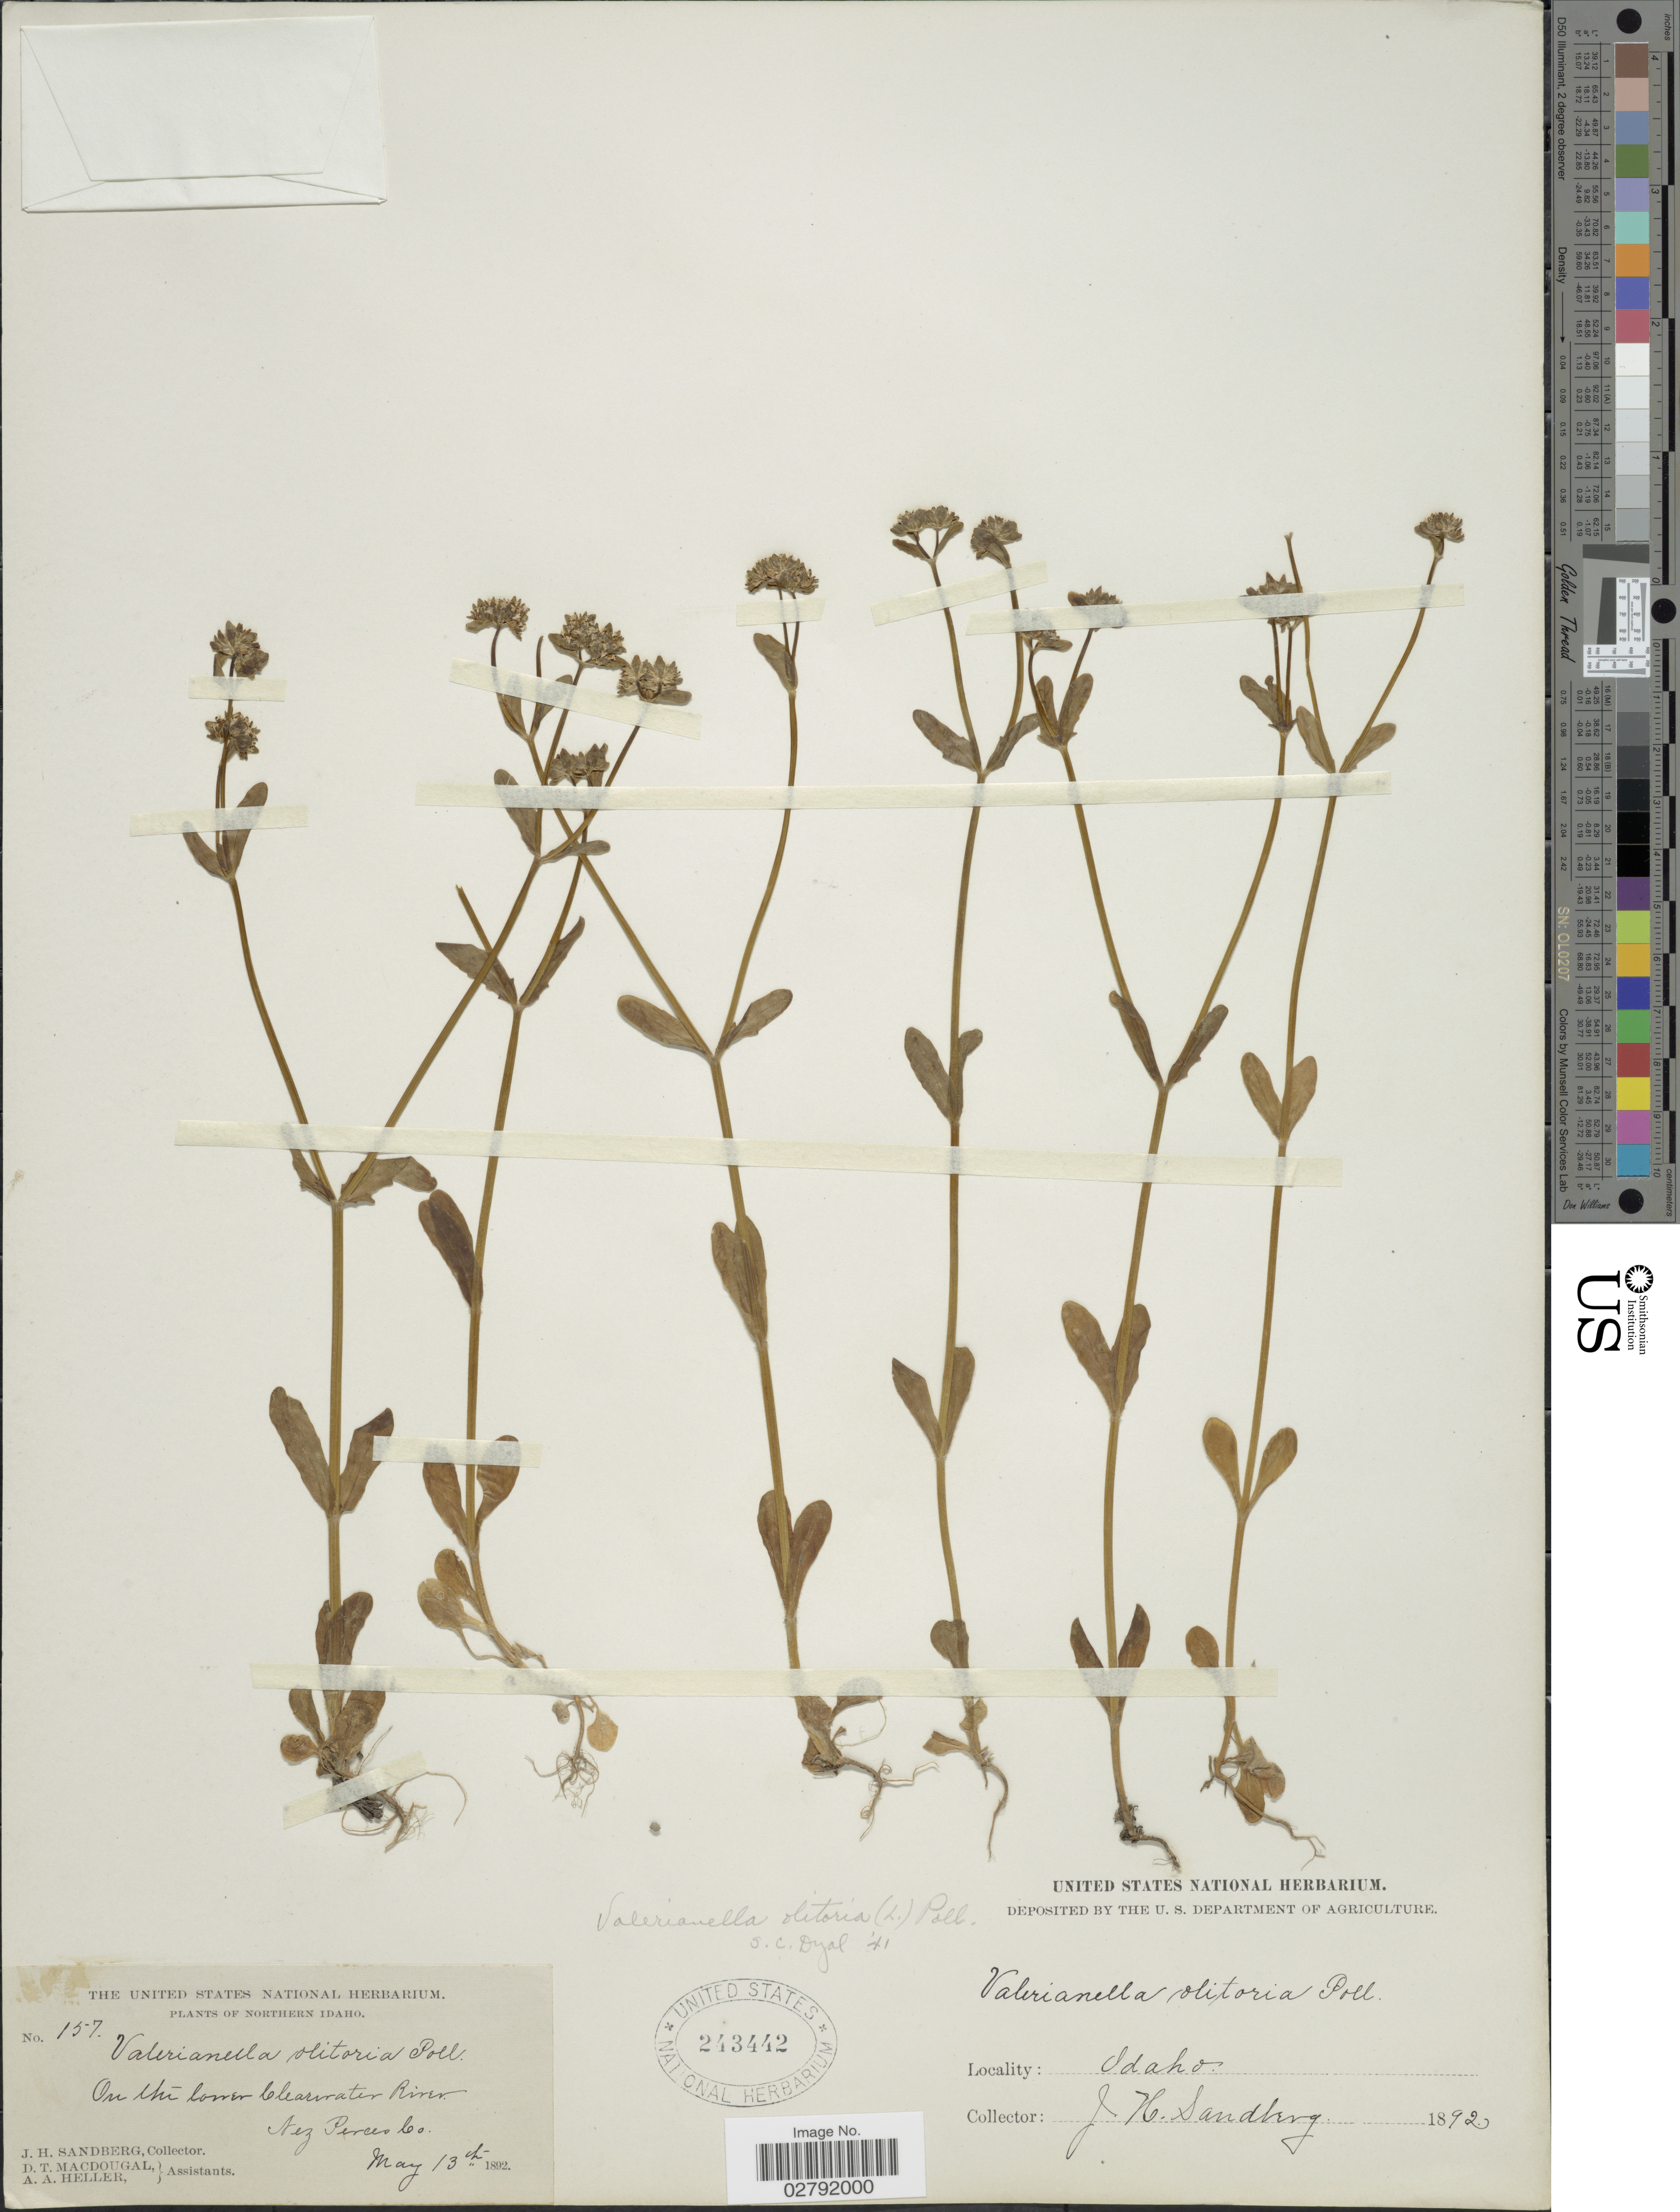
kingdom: Plantae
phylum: Tracheophyta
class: Magnoliopsida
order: Dipsacales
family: Caprifoliaceae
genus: Valerianella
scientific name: Valerianella olitoria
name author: (L.) Pollich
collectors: J. H. Sandberg, D. T. MacDougal & A. A. Heller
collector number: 157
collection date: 1892-05-13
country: United States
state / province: Idaho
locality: Northern Idaho. On the lower Clearwater River. Nez Perces Co.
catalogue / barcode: US 243442